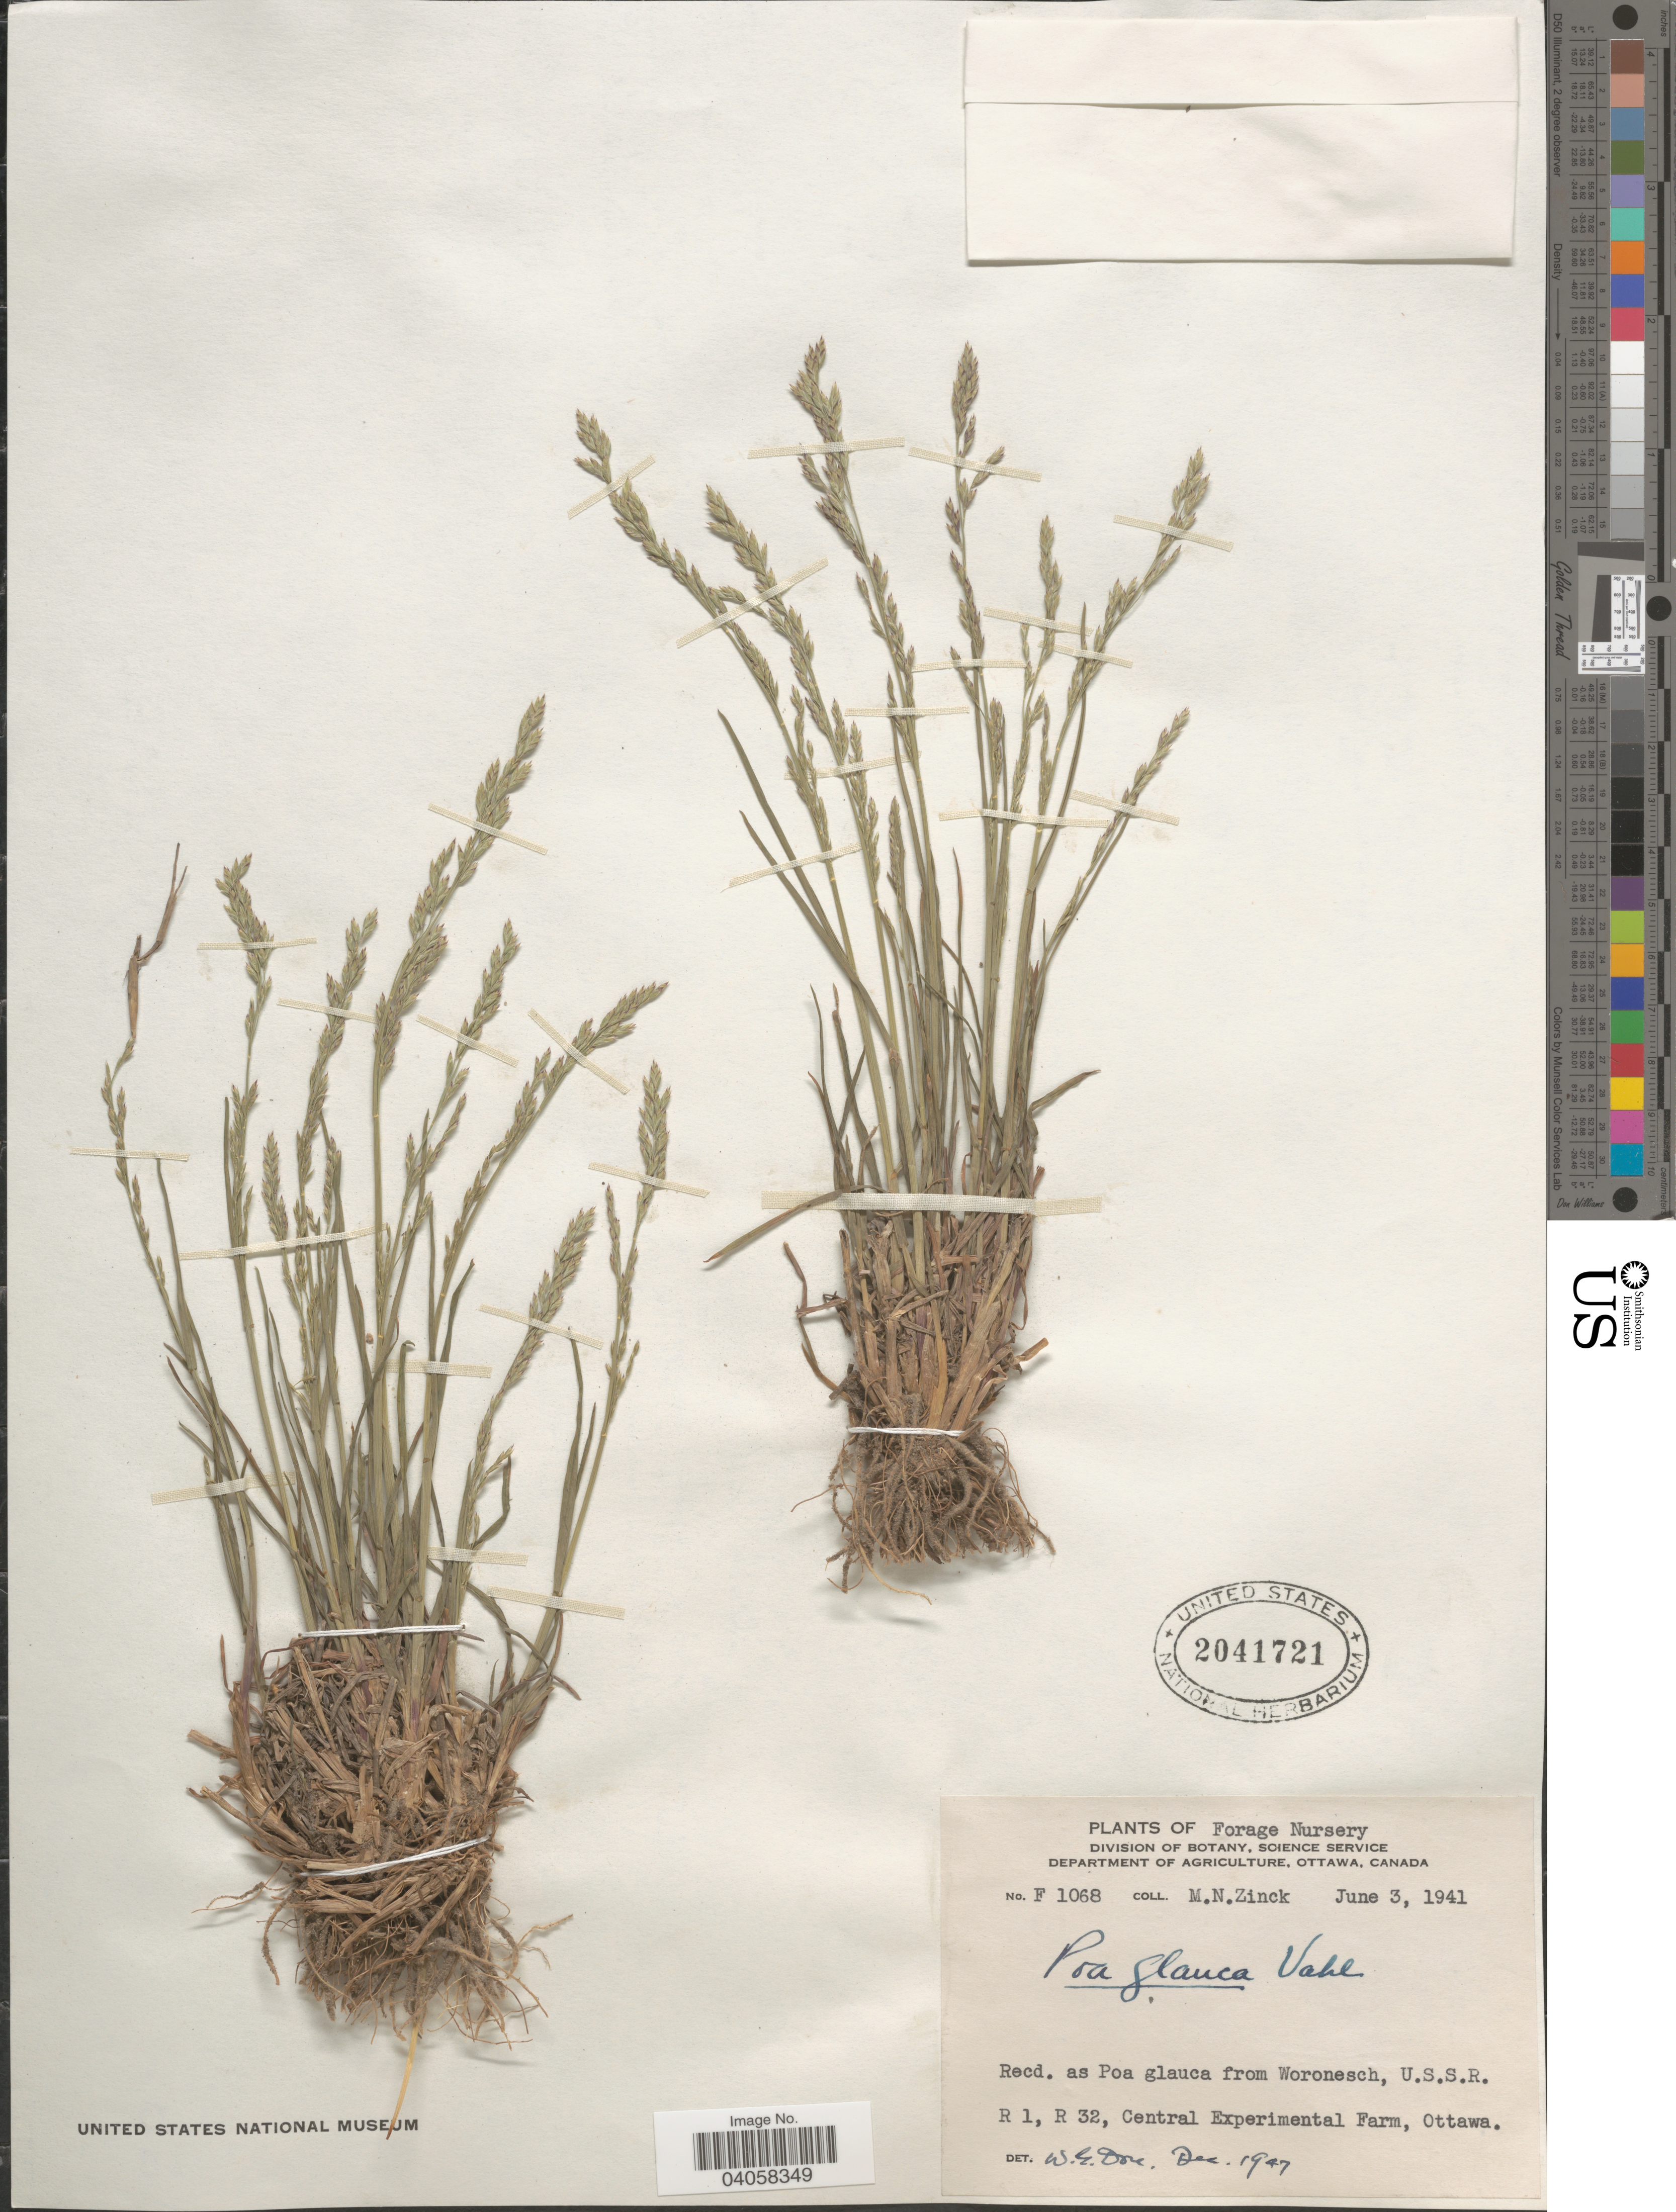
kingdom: Plantae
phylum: Tracheophyta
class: Liliopsida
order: Poales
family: Poaceae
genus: Poa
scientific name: Poa glauca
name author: Vahl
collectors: M. Zinck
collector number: F1068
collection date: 1941-06-03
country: Canada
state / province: Ontario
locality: Forage Nursery. R 1, R 32, Central Experiment Farm, Ottawa.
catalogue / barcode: US 2041721